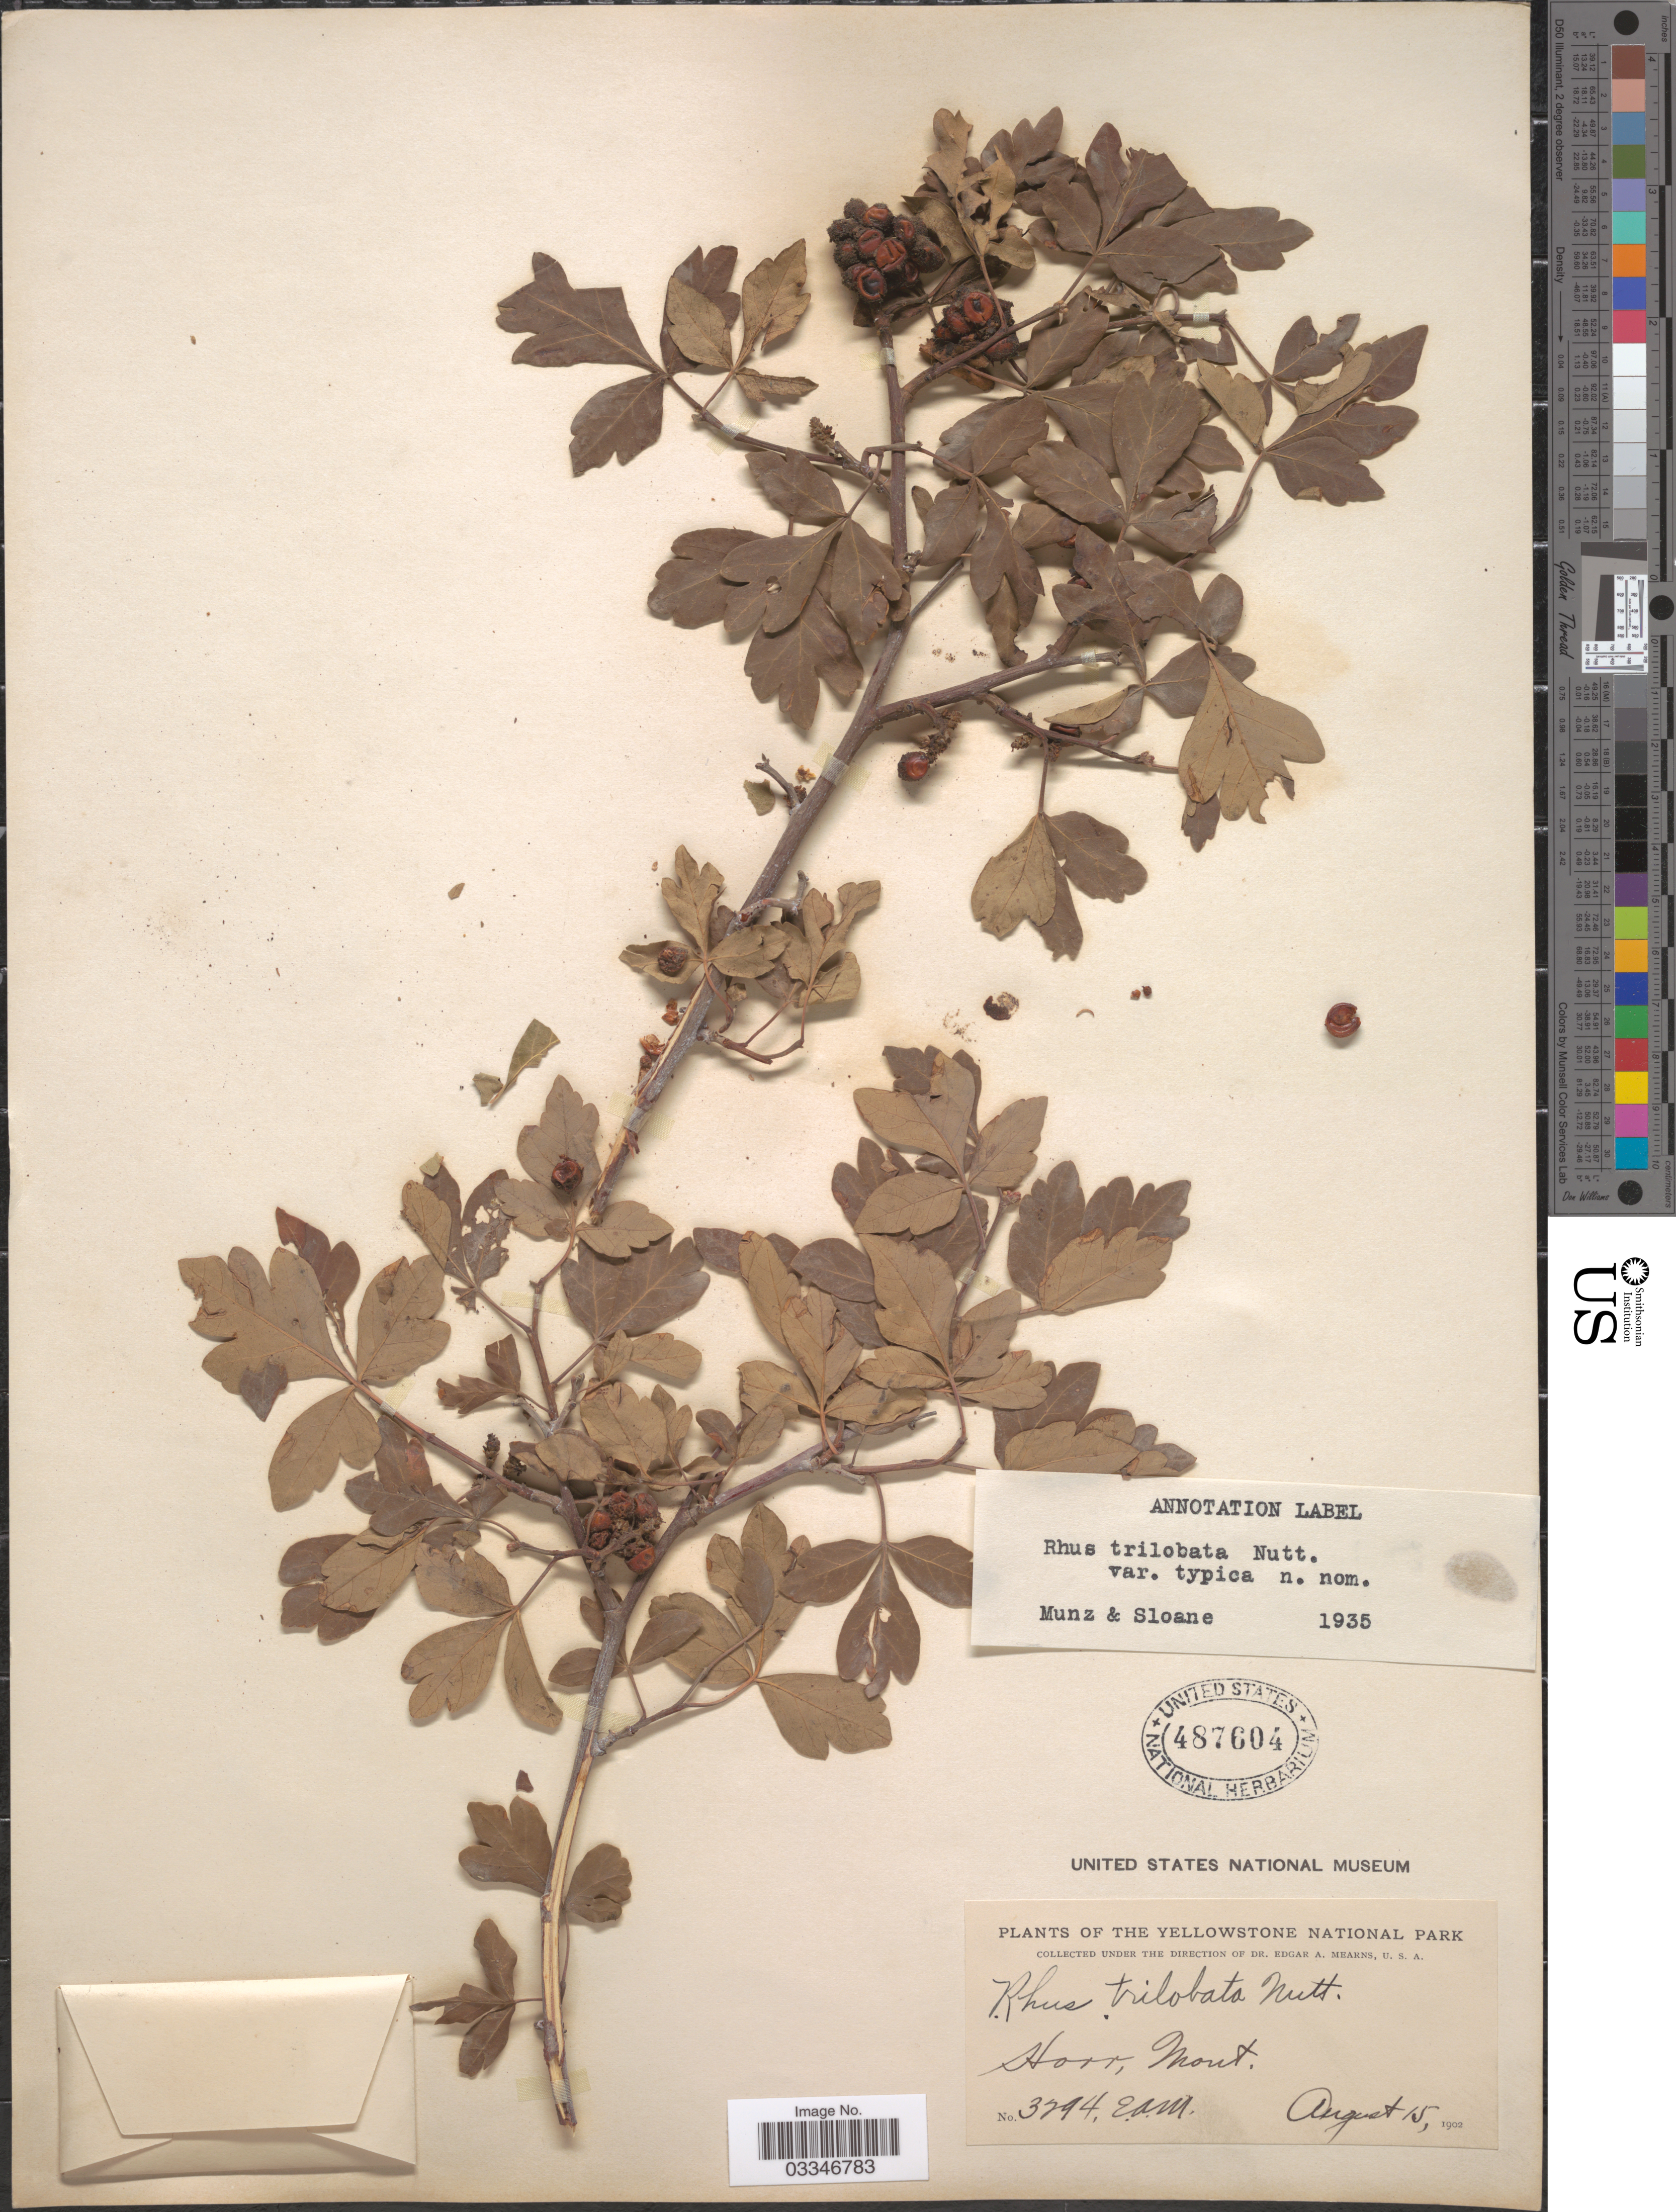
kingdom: Plantae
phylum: Tracheophyta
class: Magnoliopsida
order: Sapindales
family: Anacardiaceae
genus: Rhus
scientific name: Rhus trilobata var. typica Munz & Sloane ined.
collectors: E. A. Mearns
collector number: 3294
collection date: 1902-08-15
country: United States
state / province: Montana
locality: The Yellowstone National Park. Horr.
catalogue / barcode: US 487604